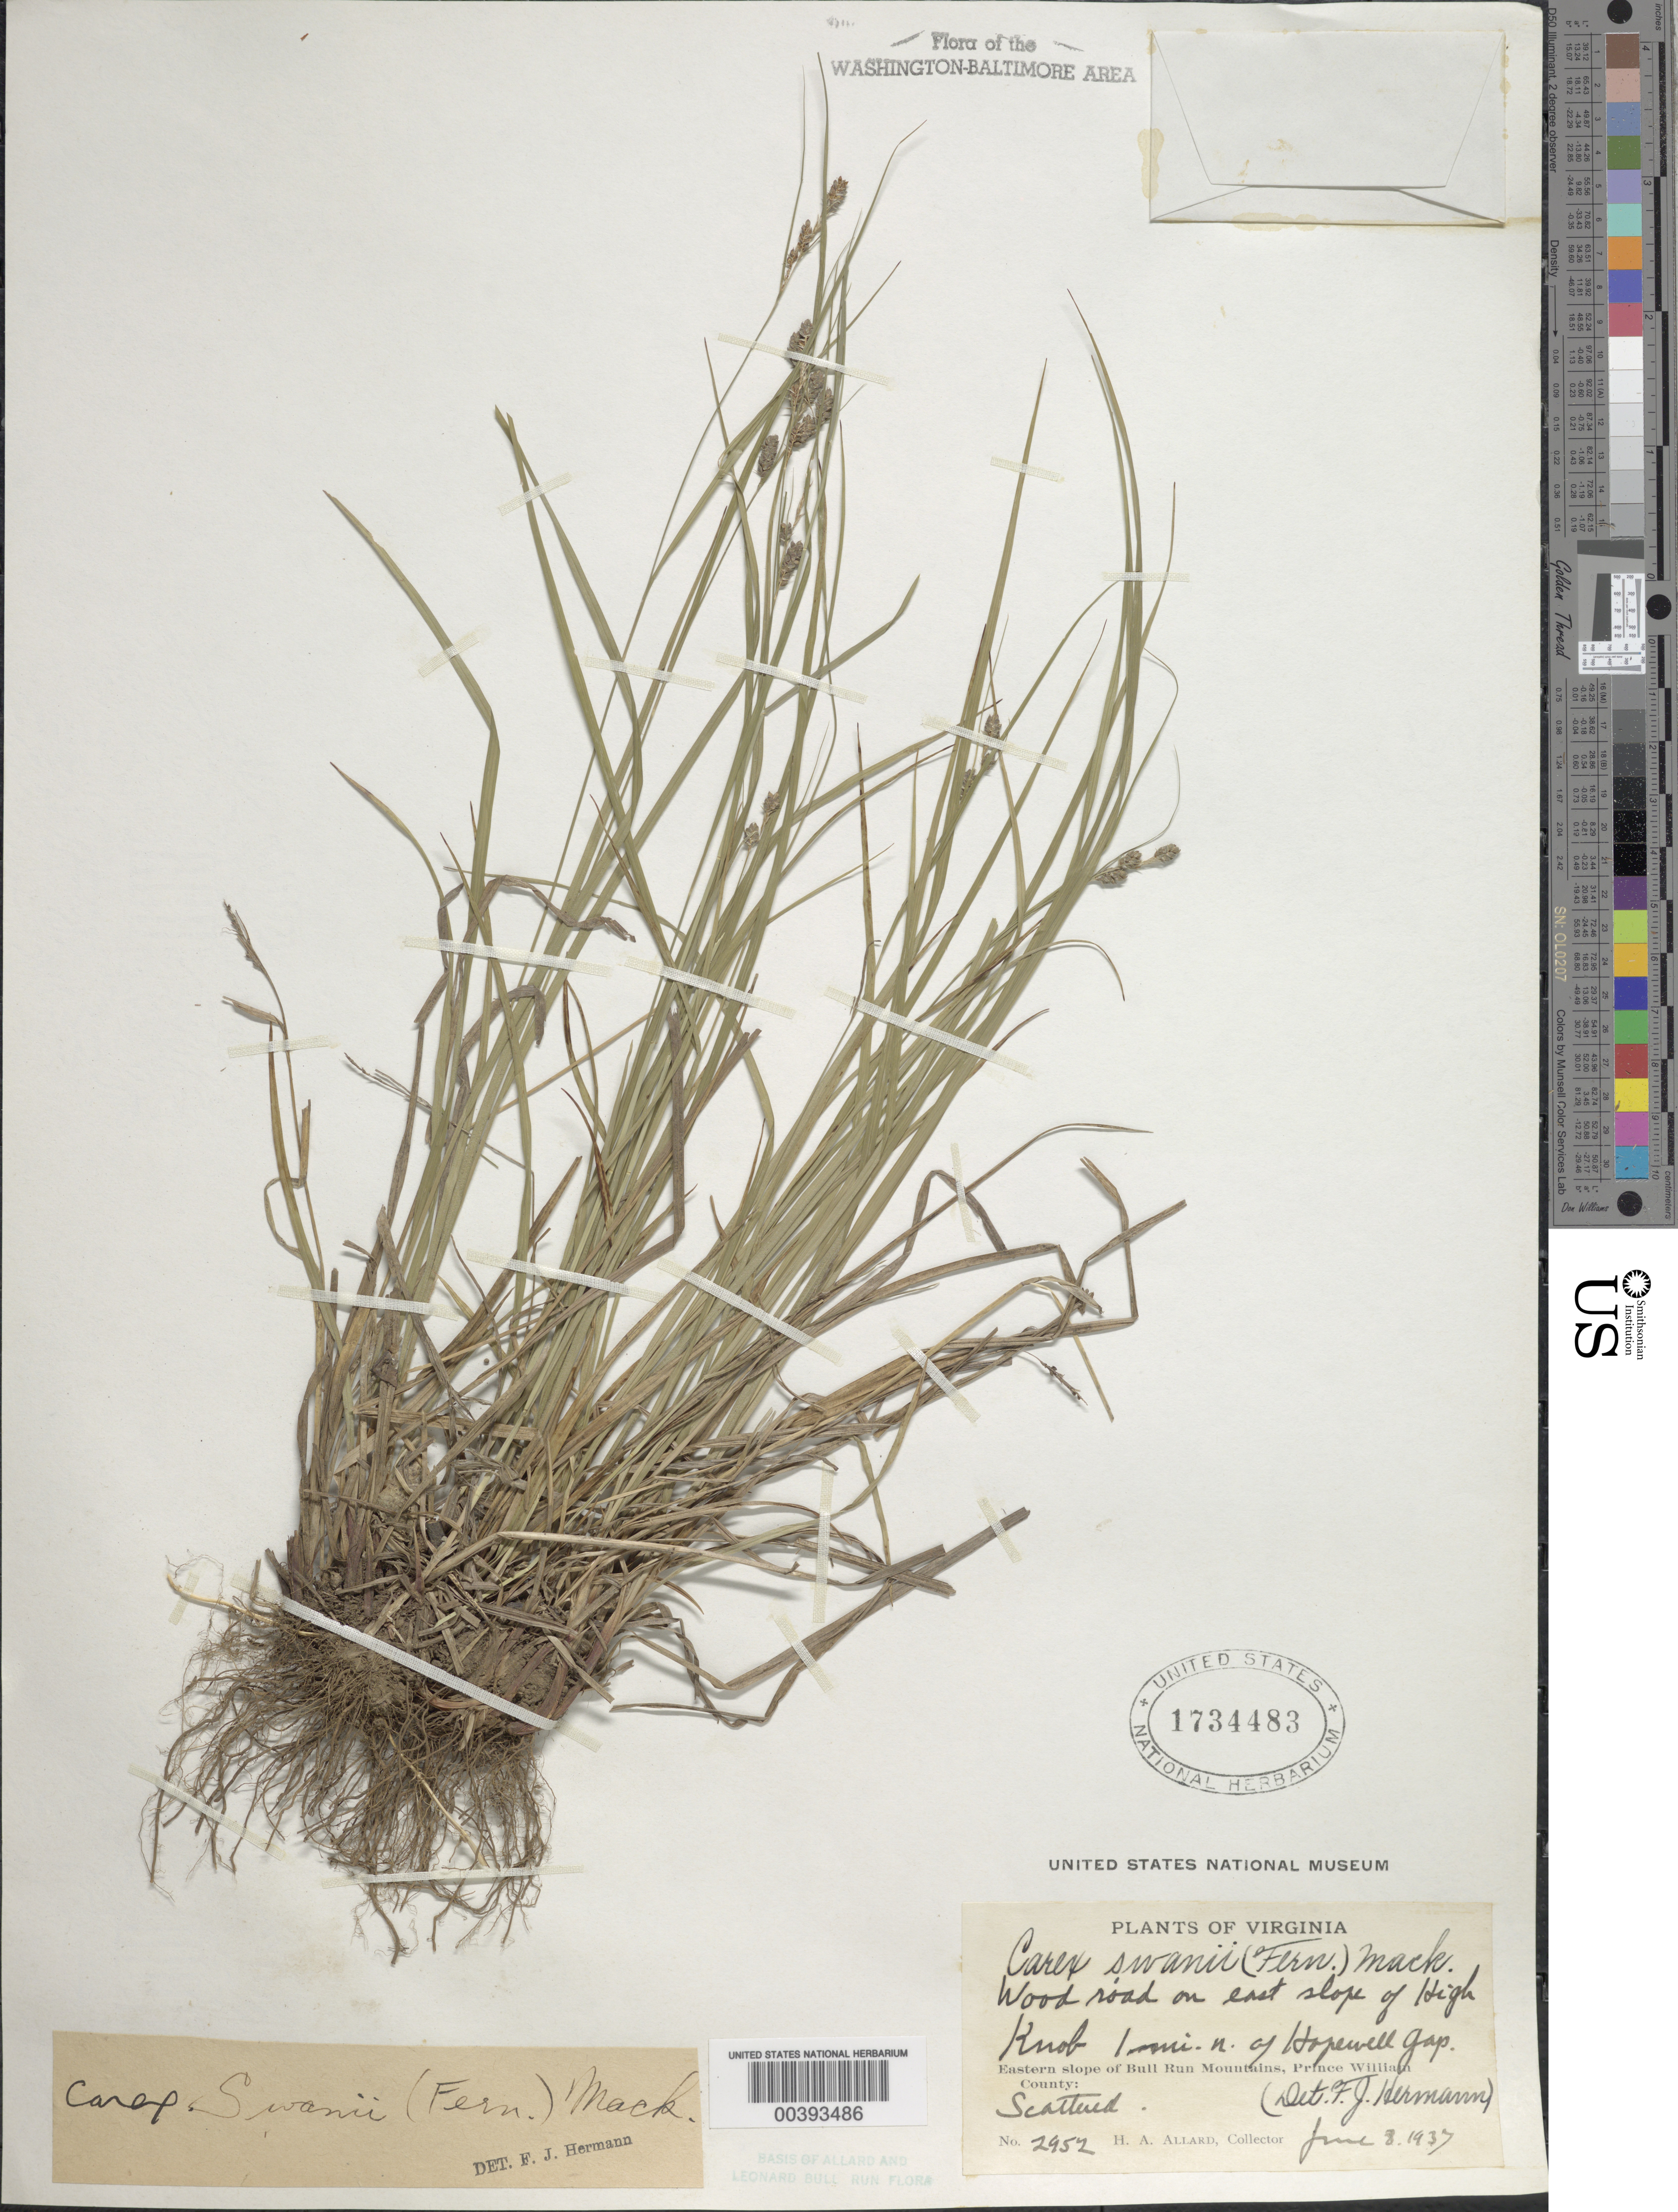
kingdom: Plantae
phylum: Tracheophyta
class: Liliopsida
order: Poales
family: Cyperaceae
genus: Carex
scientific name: Carex swanii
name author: (Fernald) Mack.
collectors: H. A. Allard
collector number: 2952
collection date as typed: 08 Jun 1937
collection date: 1937-06-08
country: United States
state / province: Virginia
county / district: Prince William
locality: High Knob, north of Hopewell Gap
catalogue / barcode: US 1734483